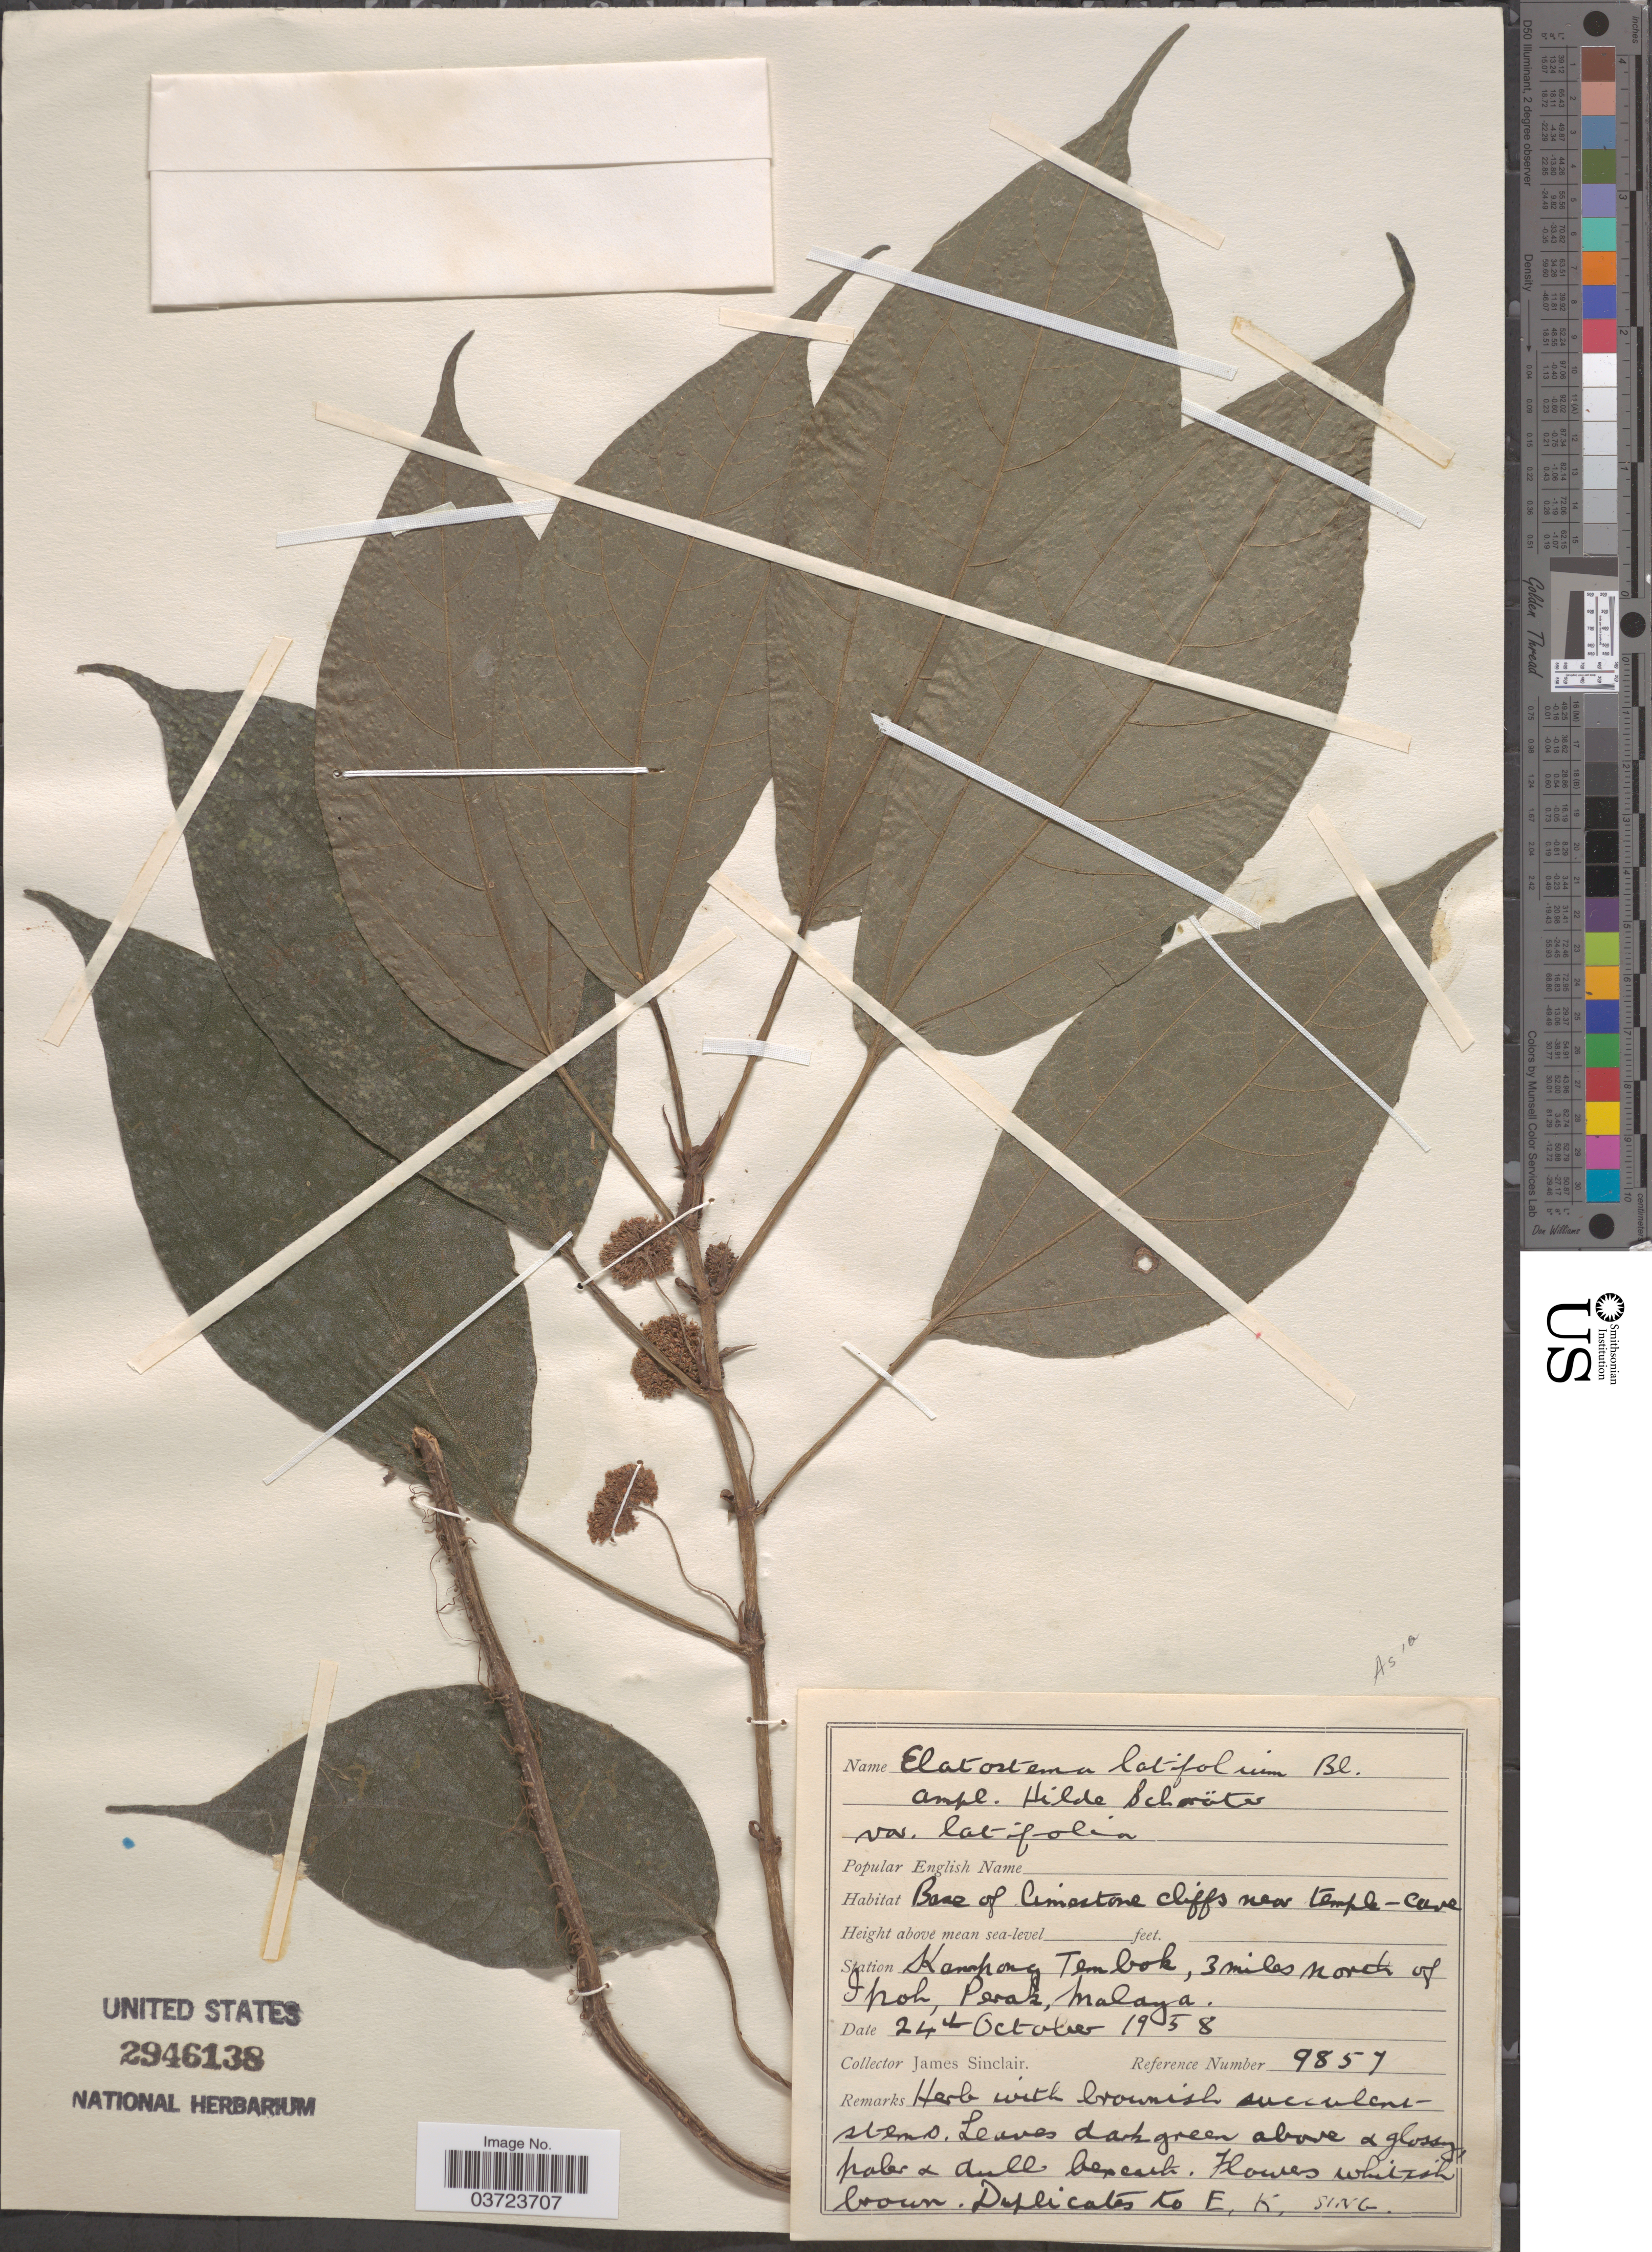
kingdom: Plantae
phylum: Tracheophyta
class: Magnoliopsida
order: Rosales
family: Urticaceae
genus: Elatostema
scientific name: Elatostema latifolium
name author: Blume ex H. Schroet.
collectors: J. Sinclair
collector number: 9857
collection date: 1958-10-24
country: Malaysia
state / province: Perak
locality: Station Kampong Tembok, 3 miles north of Ipoh, Malaya.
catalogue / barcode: US 2946138